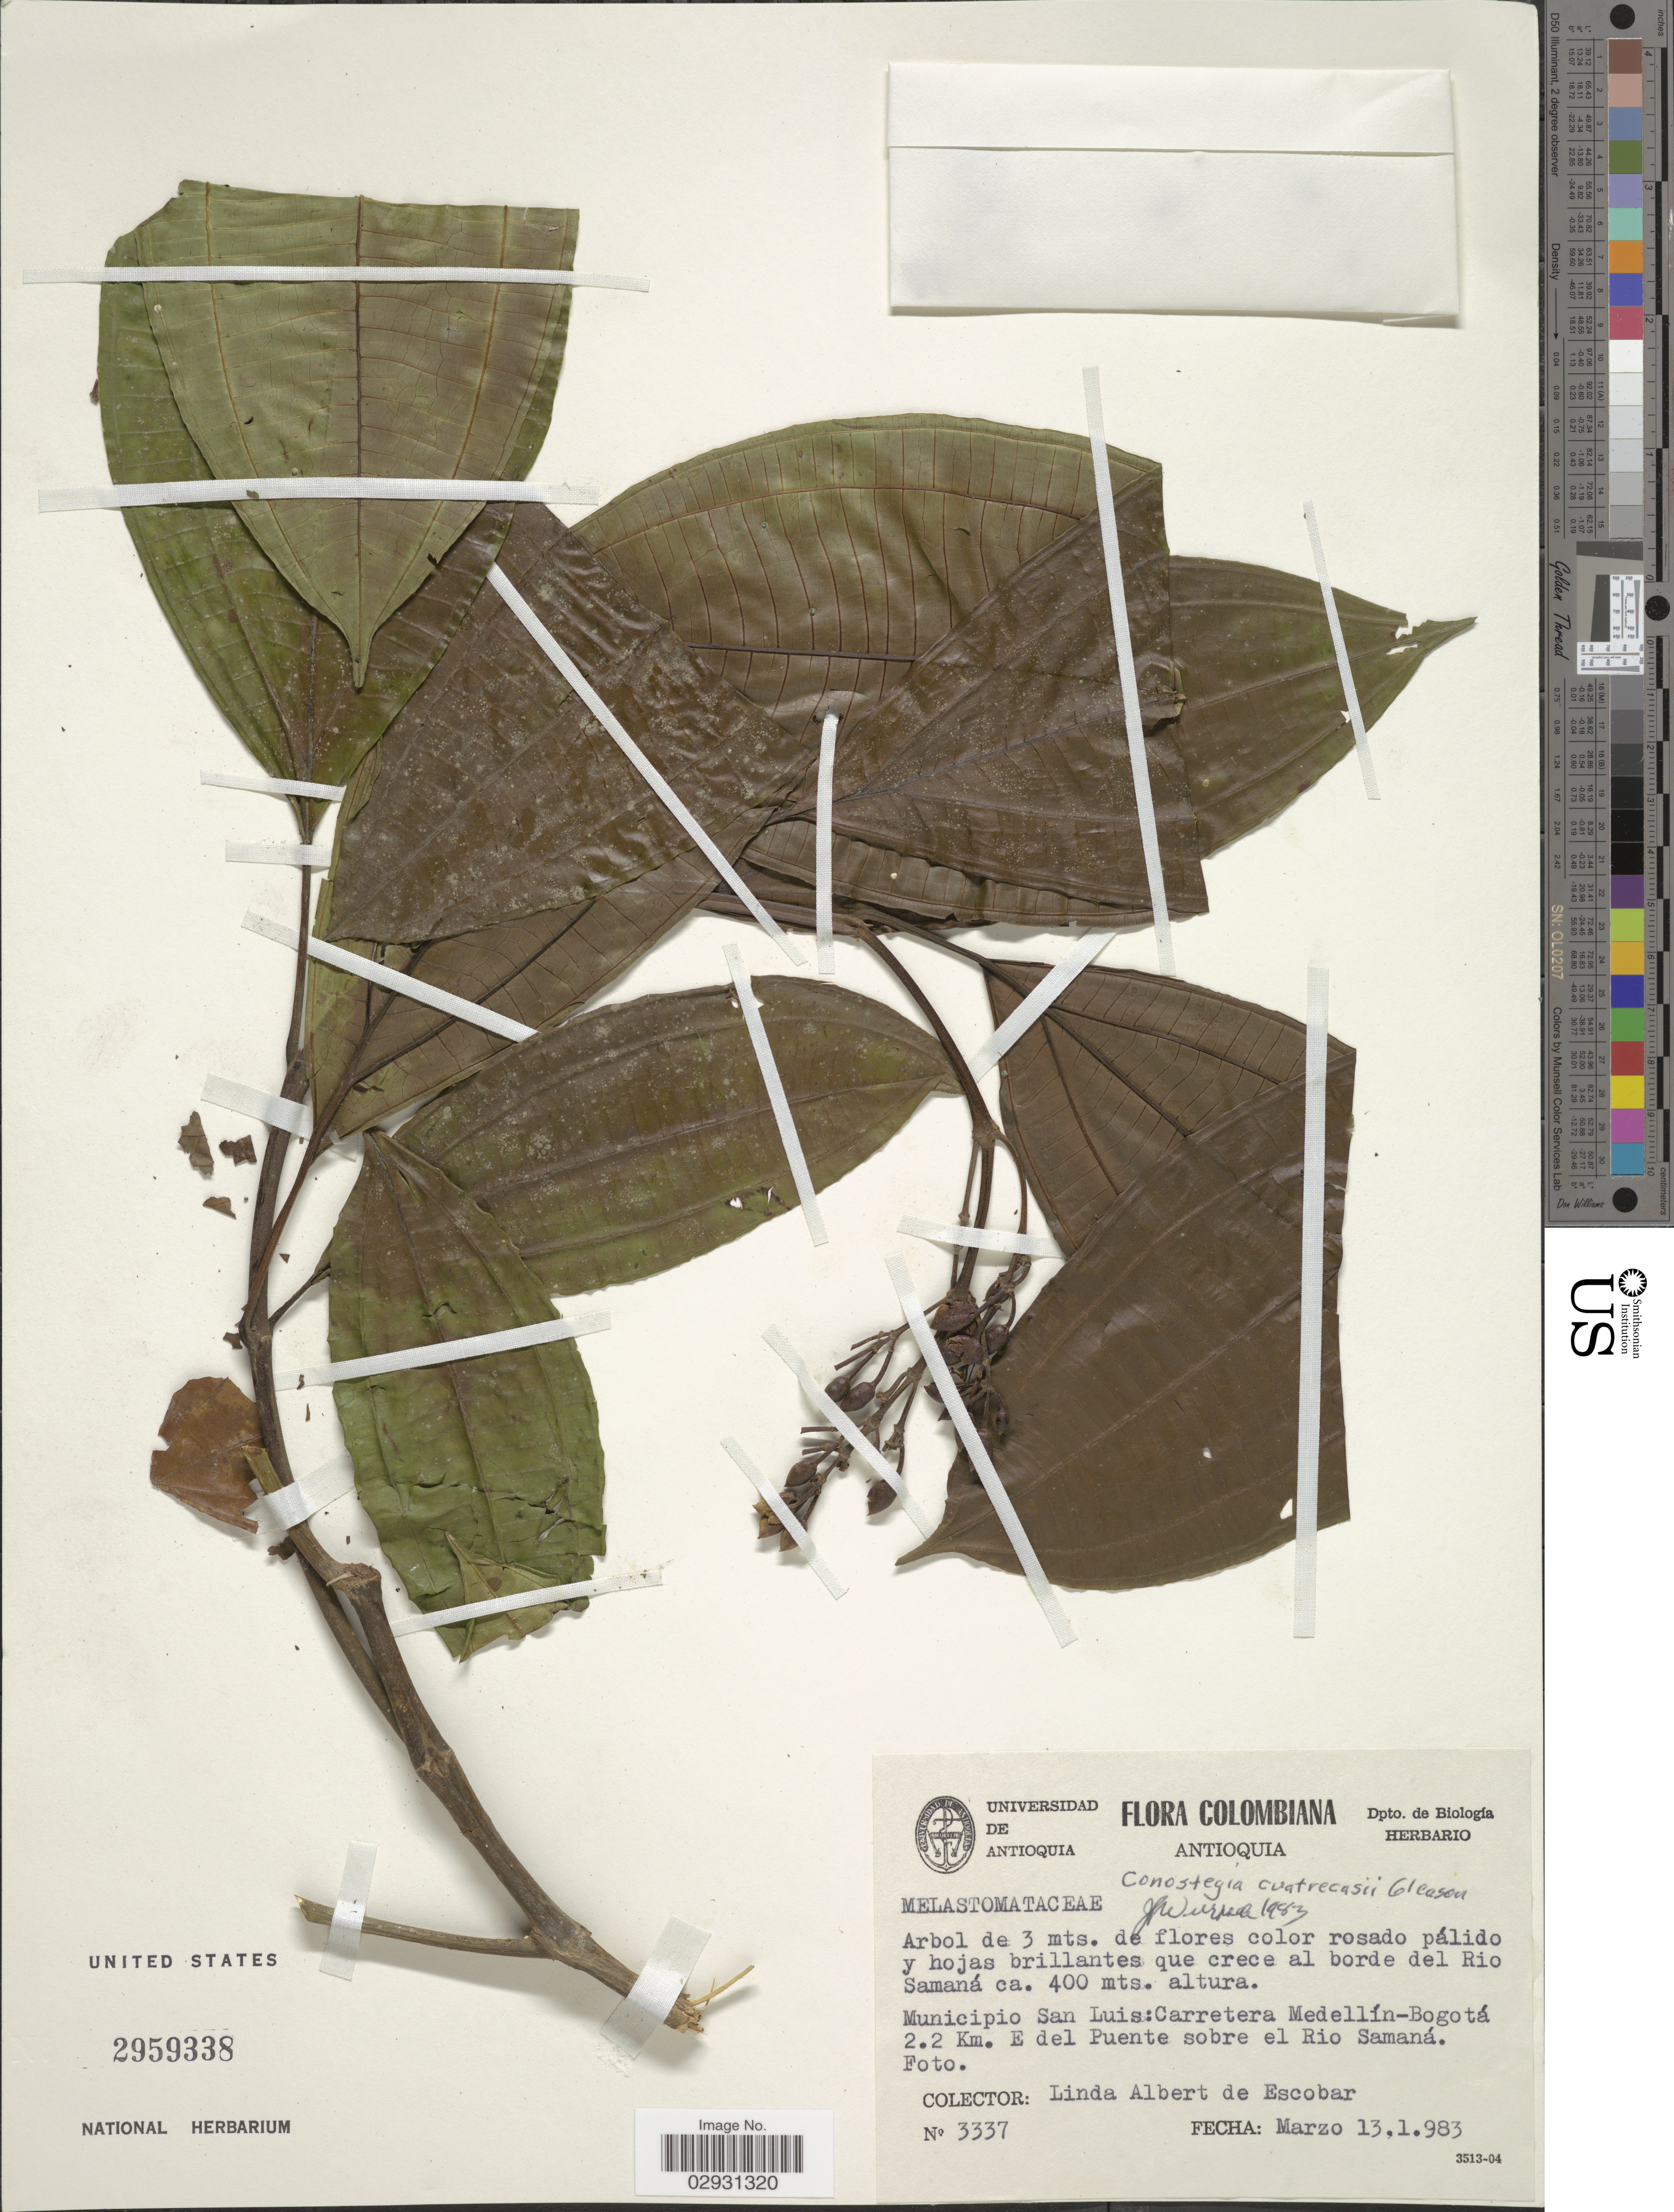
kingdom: Plantae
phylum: Tracheophyta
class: Magnoliopsida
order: Myrtales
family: Melastomataceae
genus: Conostegia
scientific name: Conostegia cuatrecasasii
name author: Gleason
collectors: L. K. de Escobar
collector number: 3337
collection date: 1983-03-13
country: Colombia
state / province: Antioquia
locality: Hojas brillantes que crece al borde del Rio Samaná. Municipio San Luis: Carretera Medellín-Bogotá 2.2 Km. E. del Puente sobre el Rio Samaná.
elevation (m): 400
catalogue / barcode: US 2959338